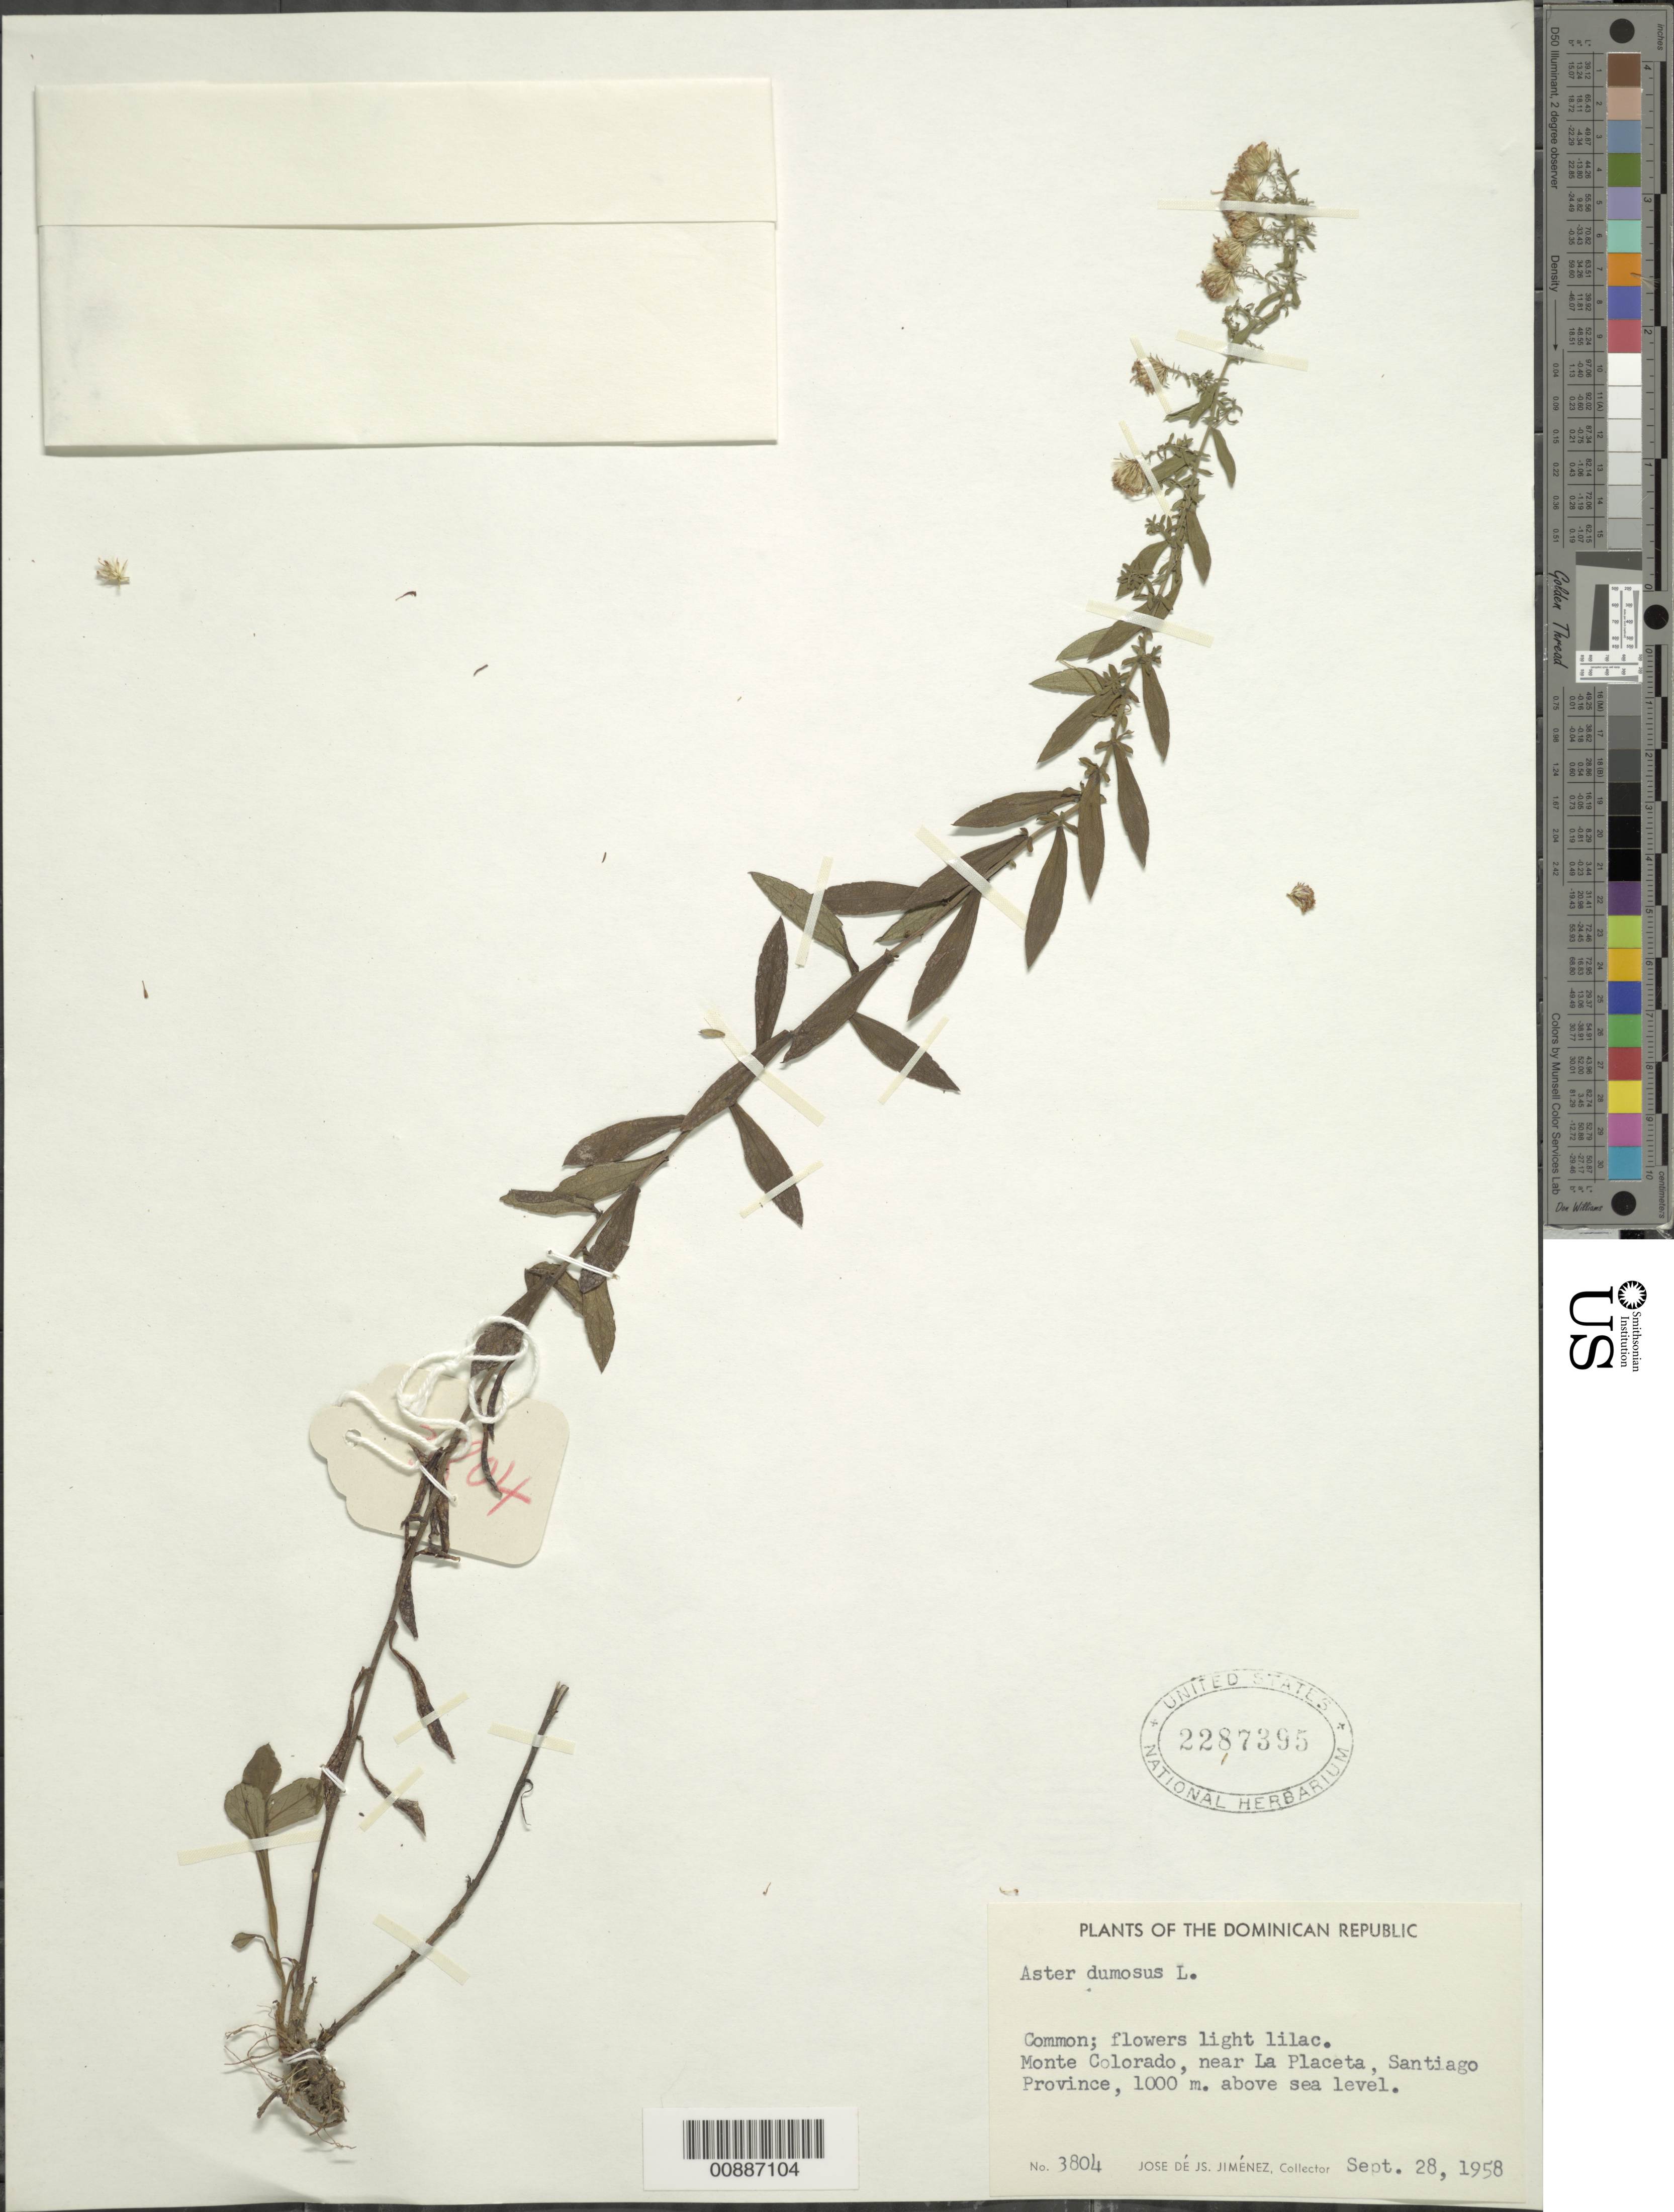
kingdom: Plantae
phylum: Tracheophyta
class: Magnoliopsida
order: Asterales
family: Asteraceae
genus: Symphyotrichum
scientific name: Symphyotrichum dumosum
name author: (L.) G.L. Nesom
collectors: J. J. Jiménez Almonte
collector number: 3804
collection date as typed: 28 Sep 1958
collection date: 1958-09-28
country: Dominican Republic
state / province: Santiago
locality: Monte Colorado, near La Placeta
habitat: Near lake at high elevation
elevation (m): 1000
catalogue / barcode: US 2287395